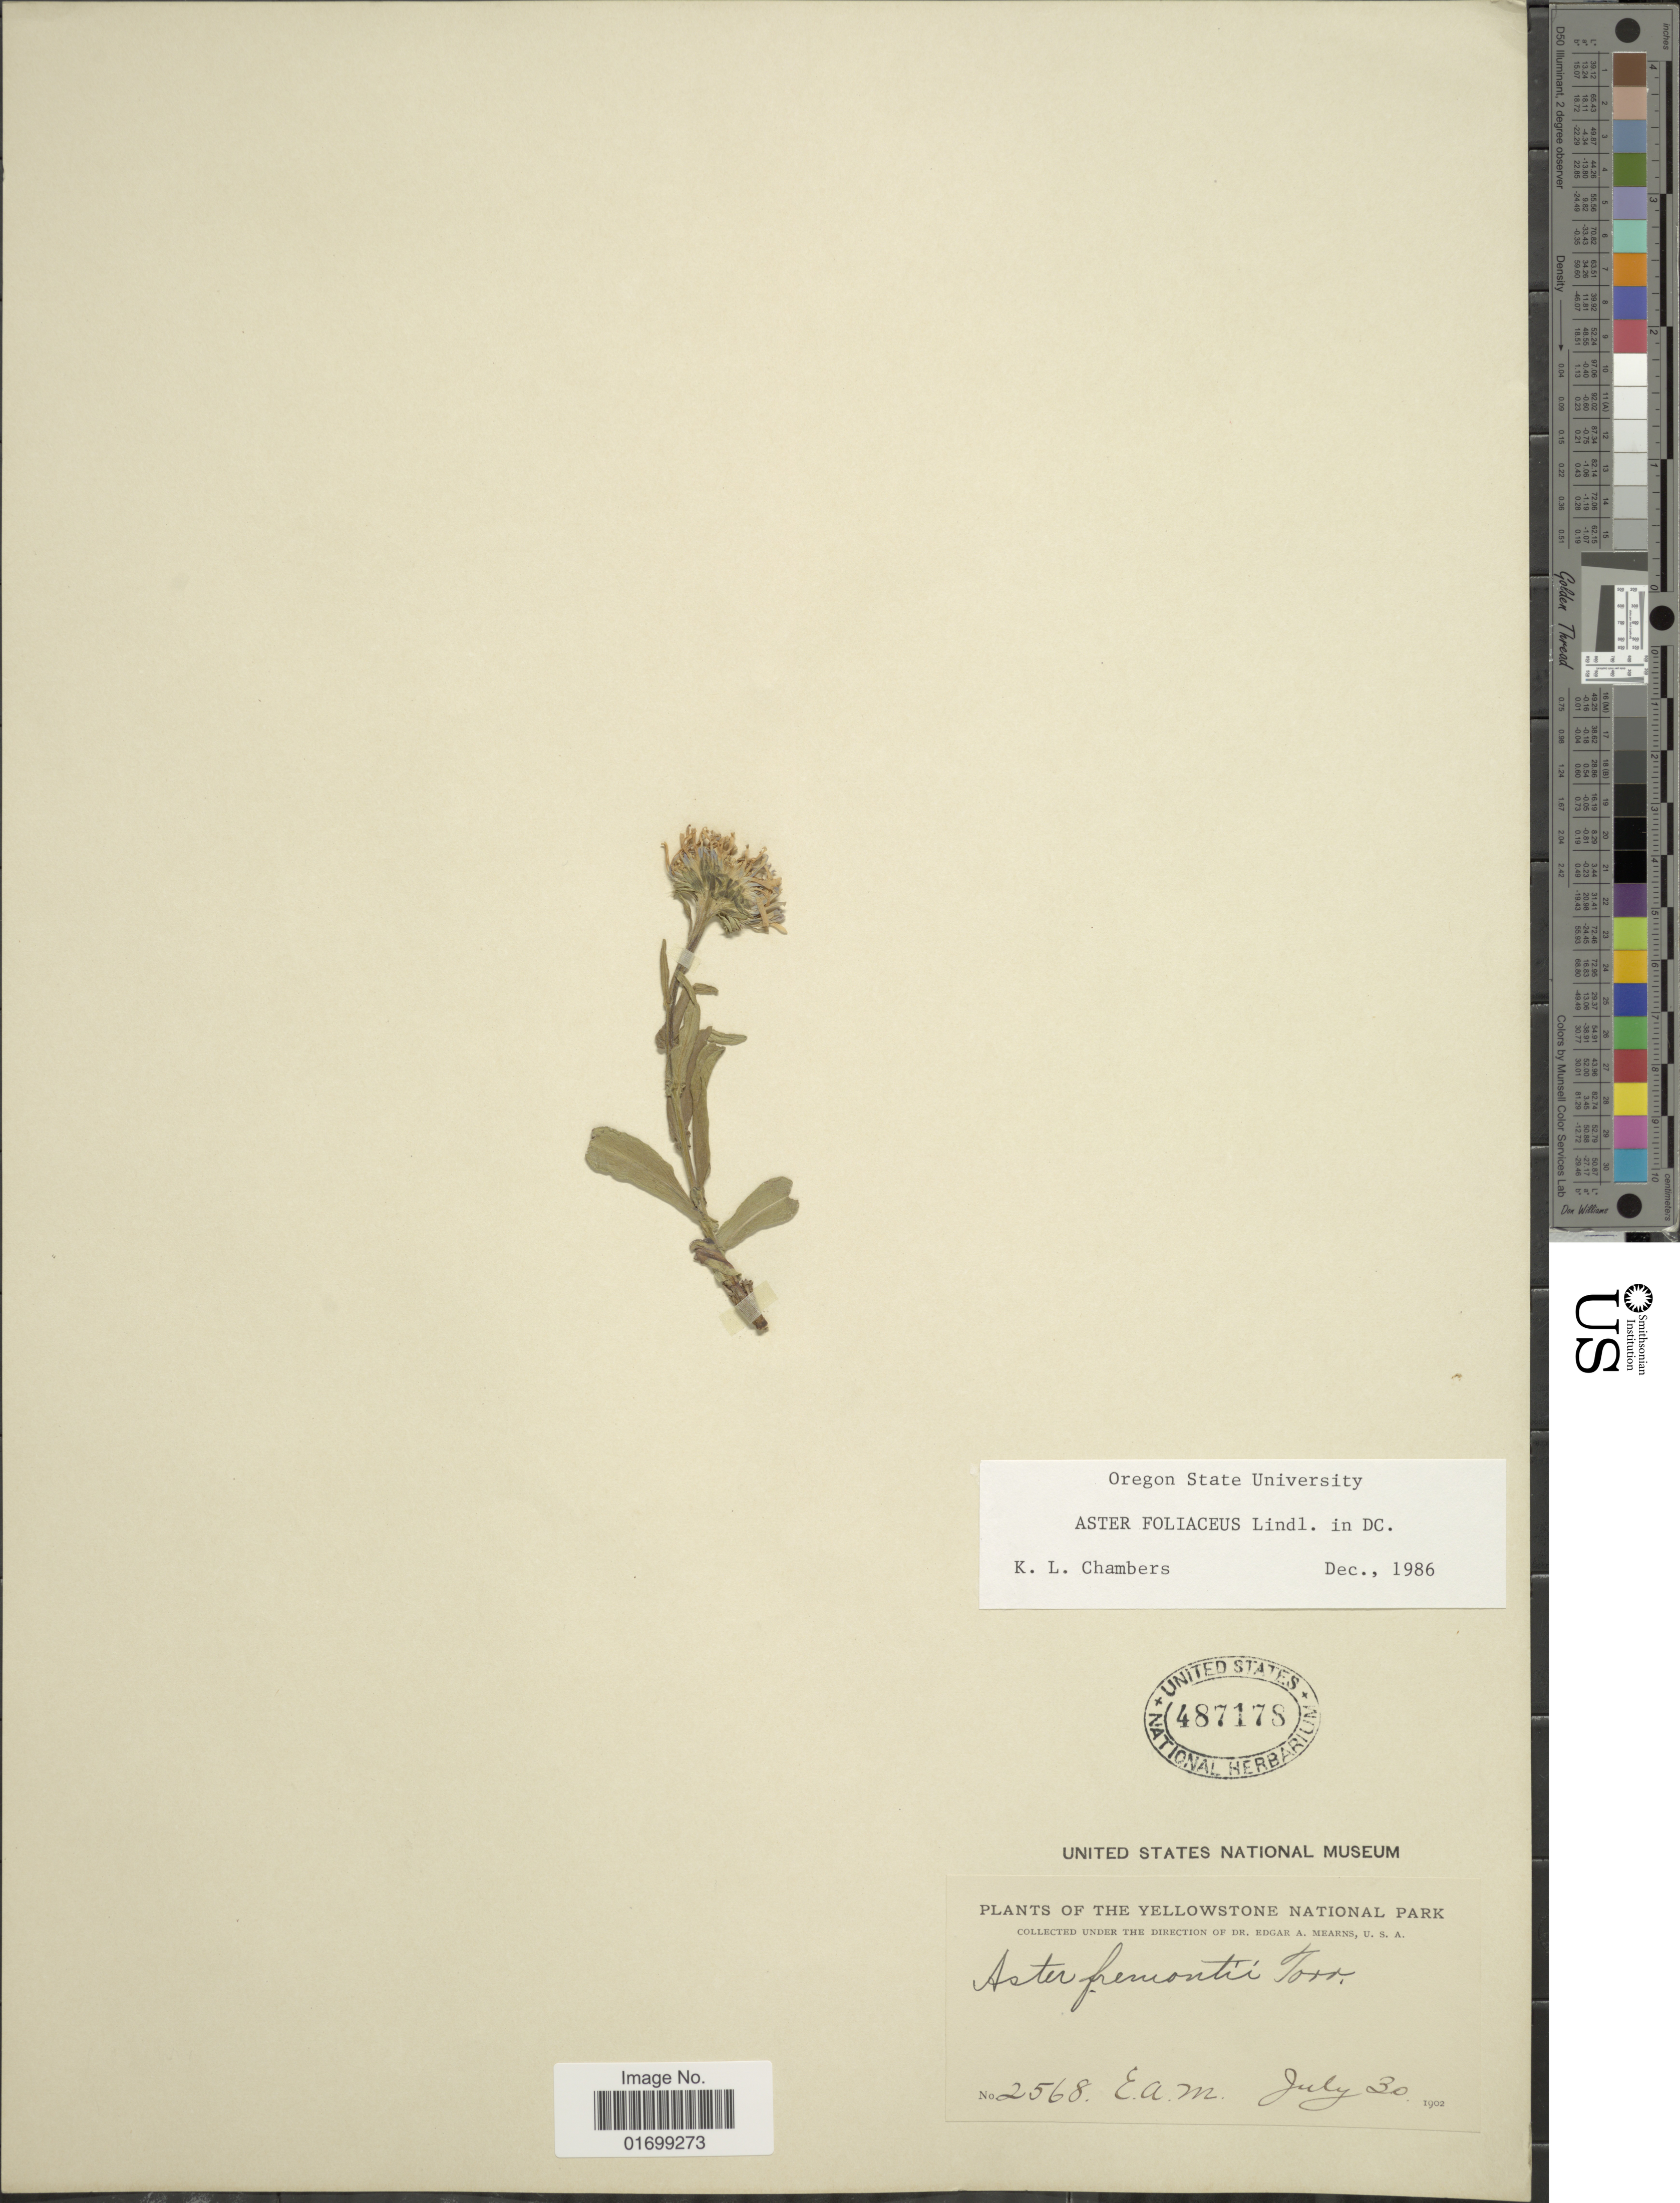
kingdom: Plantae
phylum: Tracheophyta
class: Magnoliopsida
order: Asterales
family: Asteraceae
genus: Symphyotrichum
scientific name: Symphyotrichum foliaceum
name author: (Lindl. ex DC.) G.L. Nesom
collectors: E. A. Mearns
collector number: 2568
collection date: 1902-07-30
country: United States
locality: Yellowstone National Park.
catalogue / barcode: US 487178